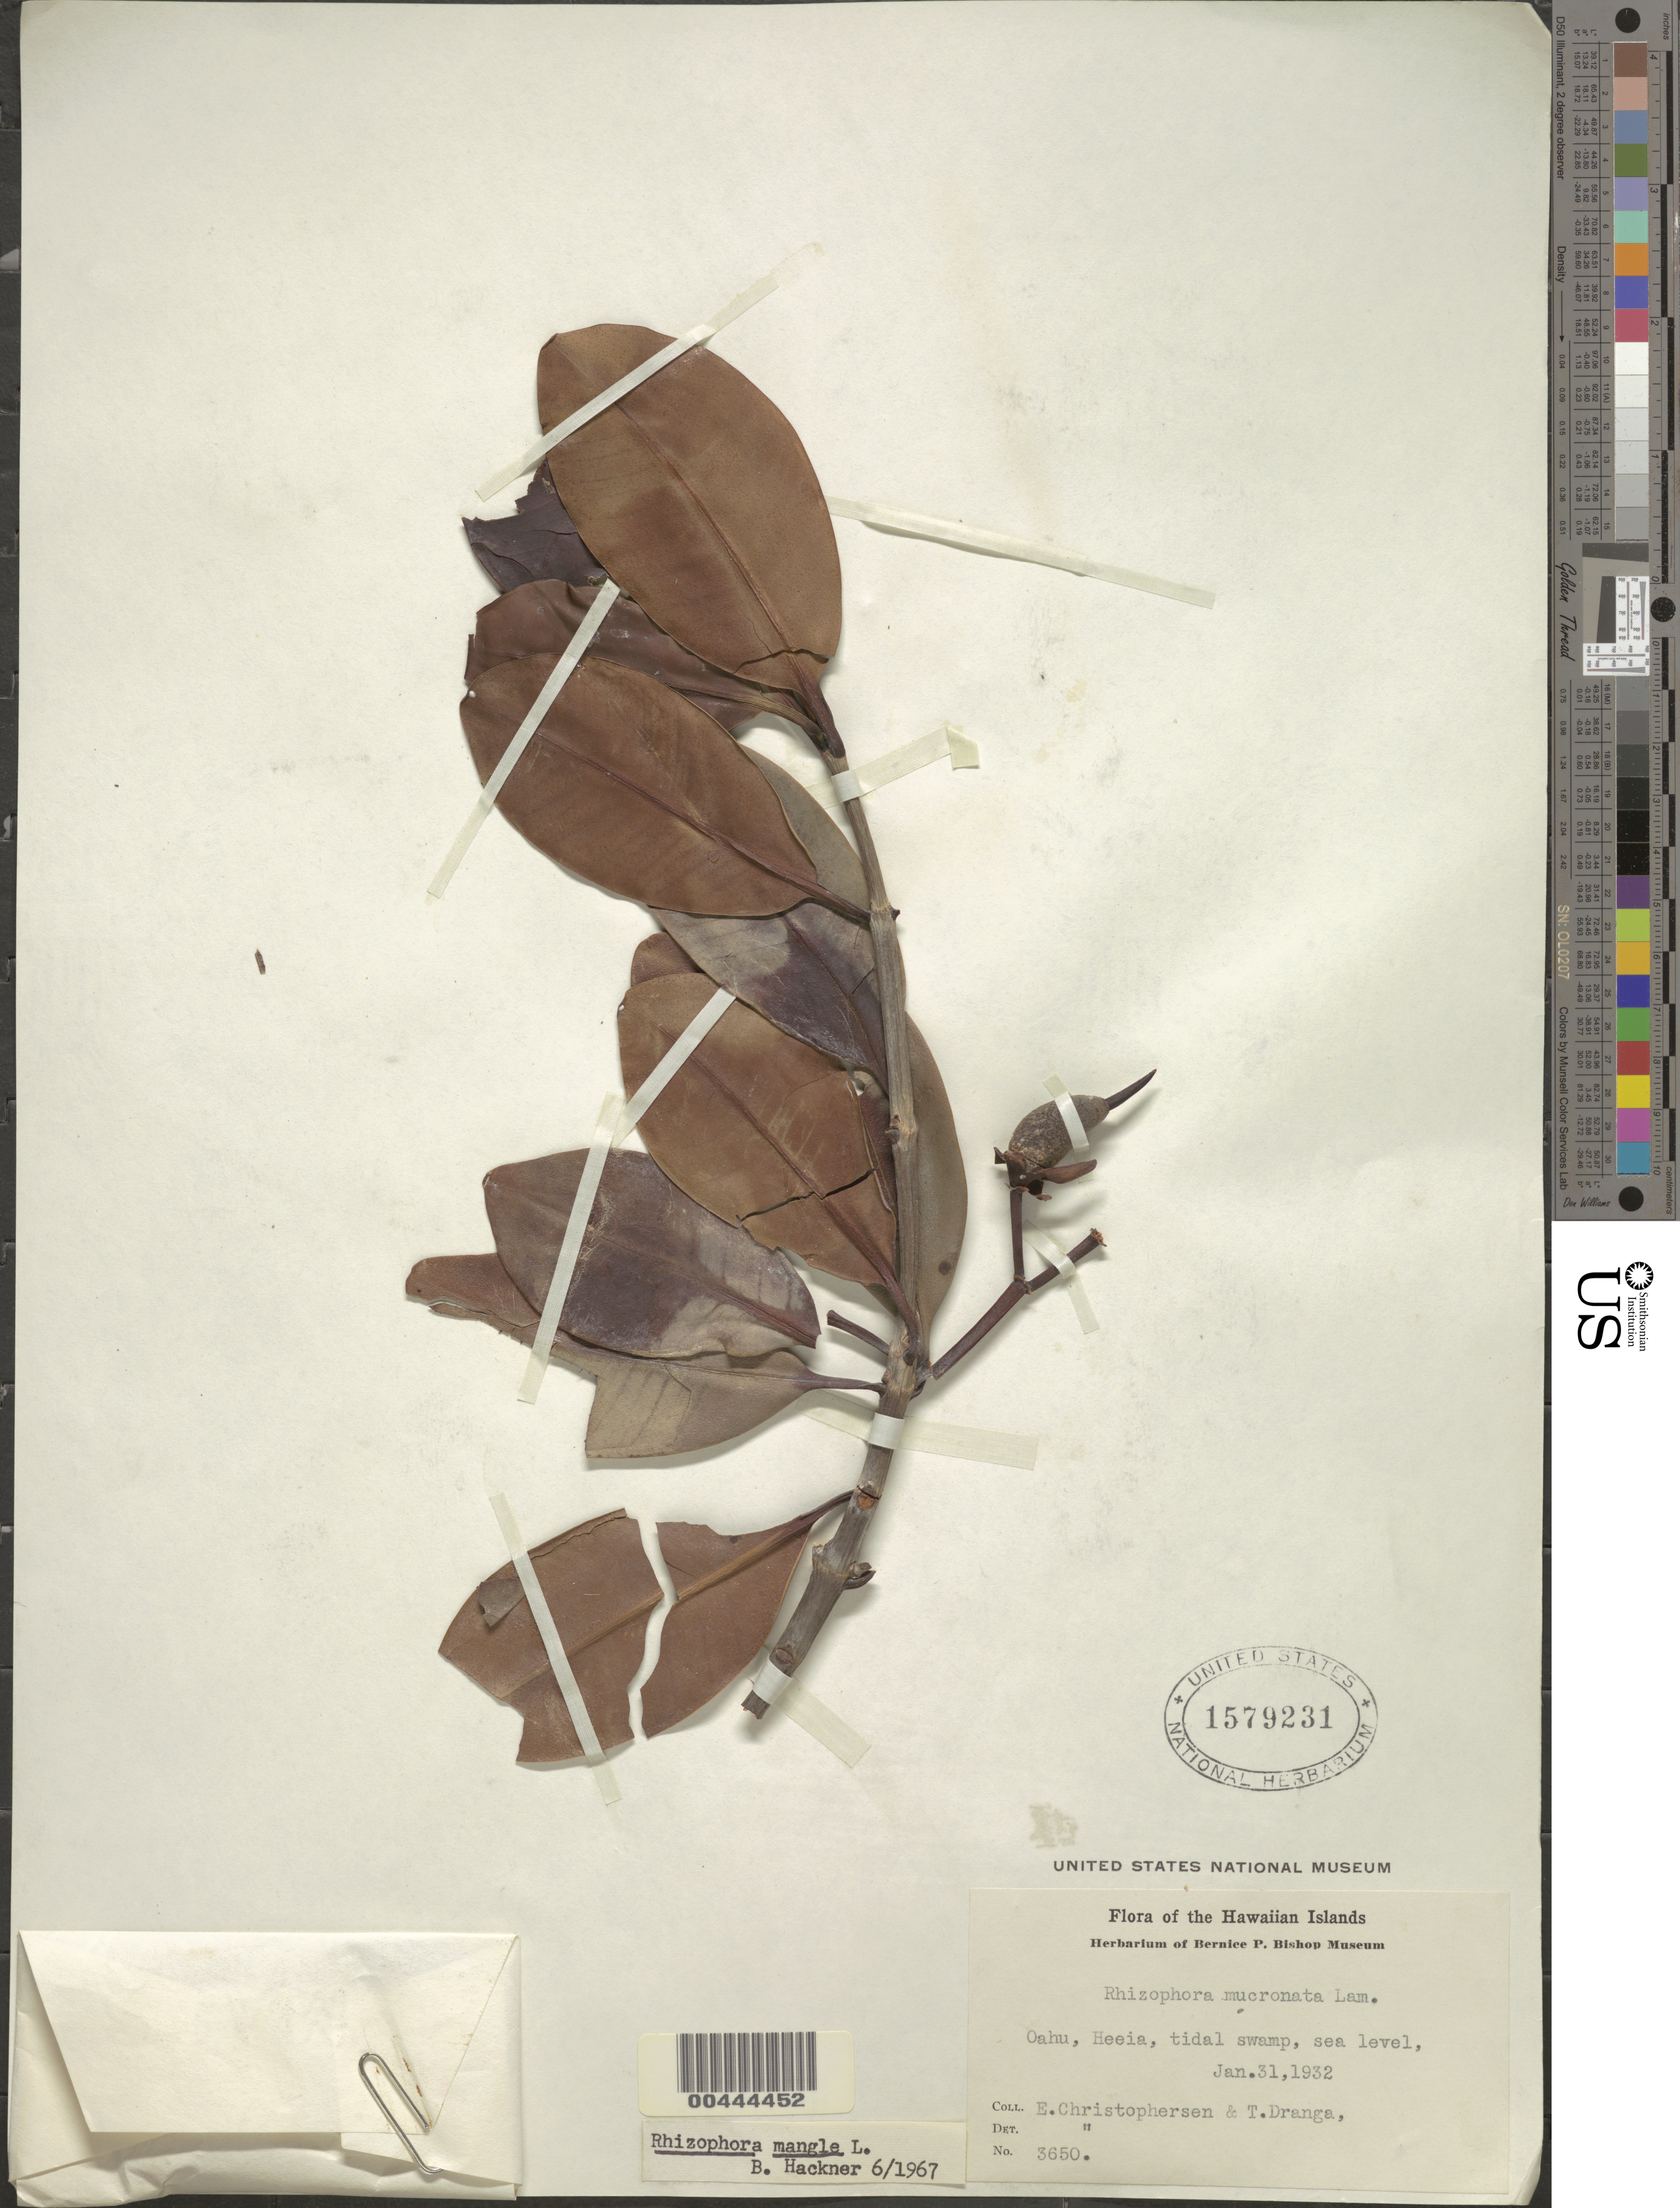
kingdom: Plantae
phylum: Tracheophyta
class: Magnoliopsida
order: Malpighiales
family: Rhizophoraceae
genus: Rhizophora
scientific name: Rhizophora mangle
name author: L.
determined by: Hackner, B.; Sen, E.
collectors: E. Christophersen & T. Dranga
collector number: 3650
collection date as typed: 31 Jan 1932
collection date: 1932-01-31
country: United States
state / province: Hawaii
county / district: Honolulu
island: Oahu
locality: Heeia, tidal swamp, sea level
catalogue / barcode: US 1579231